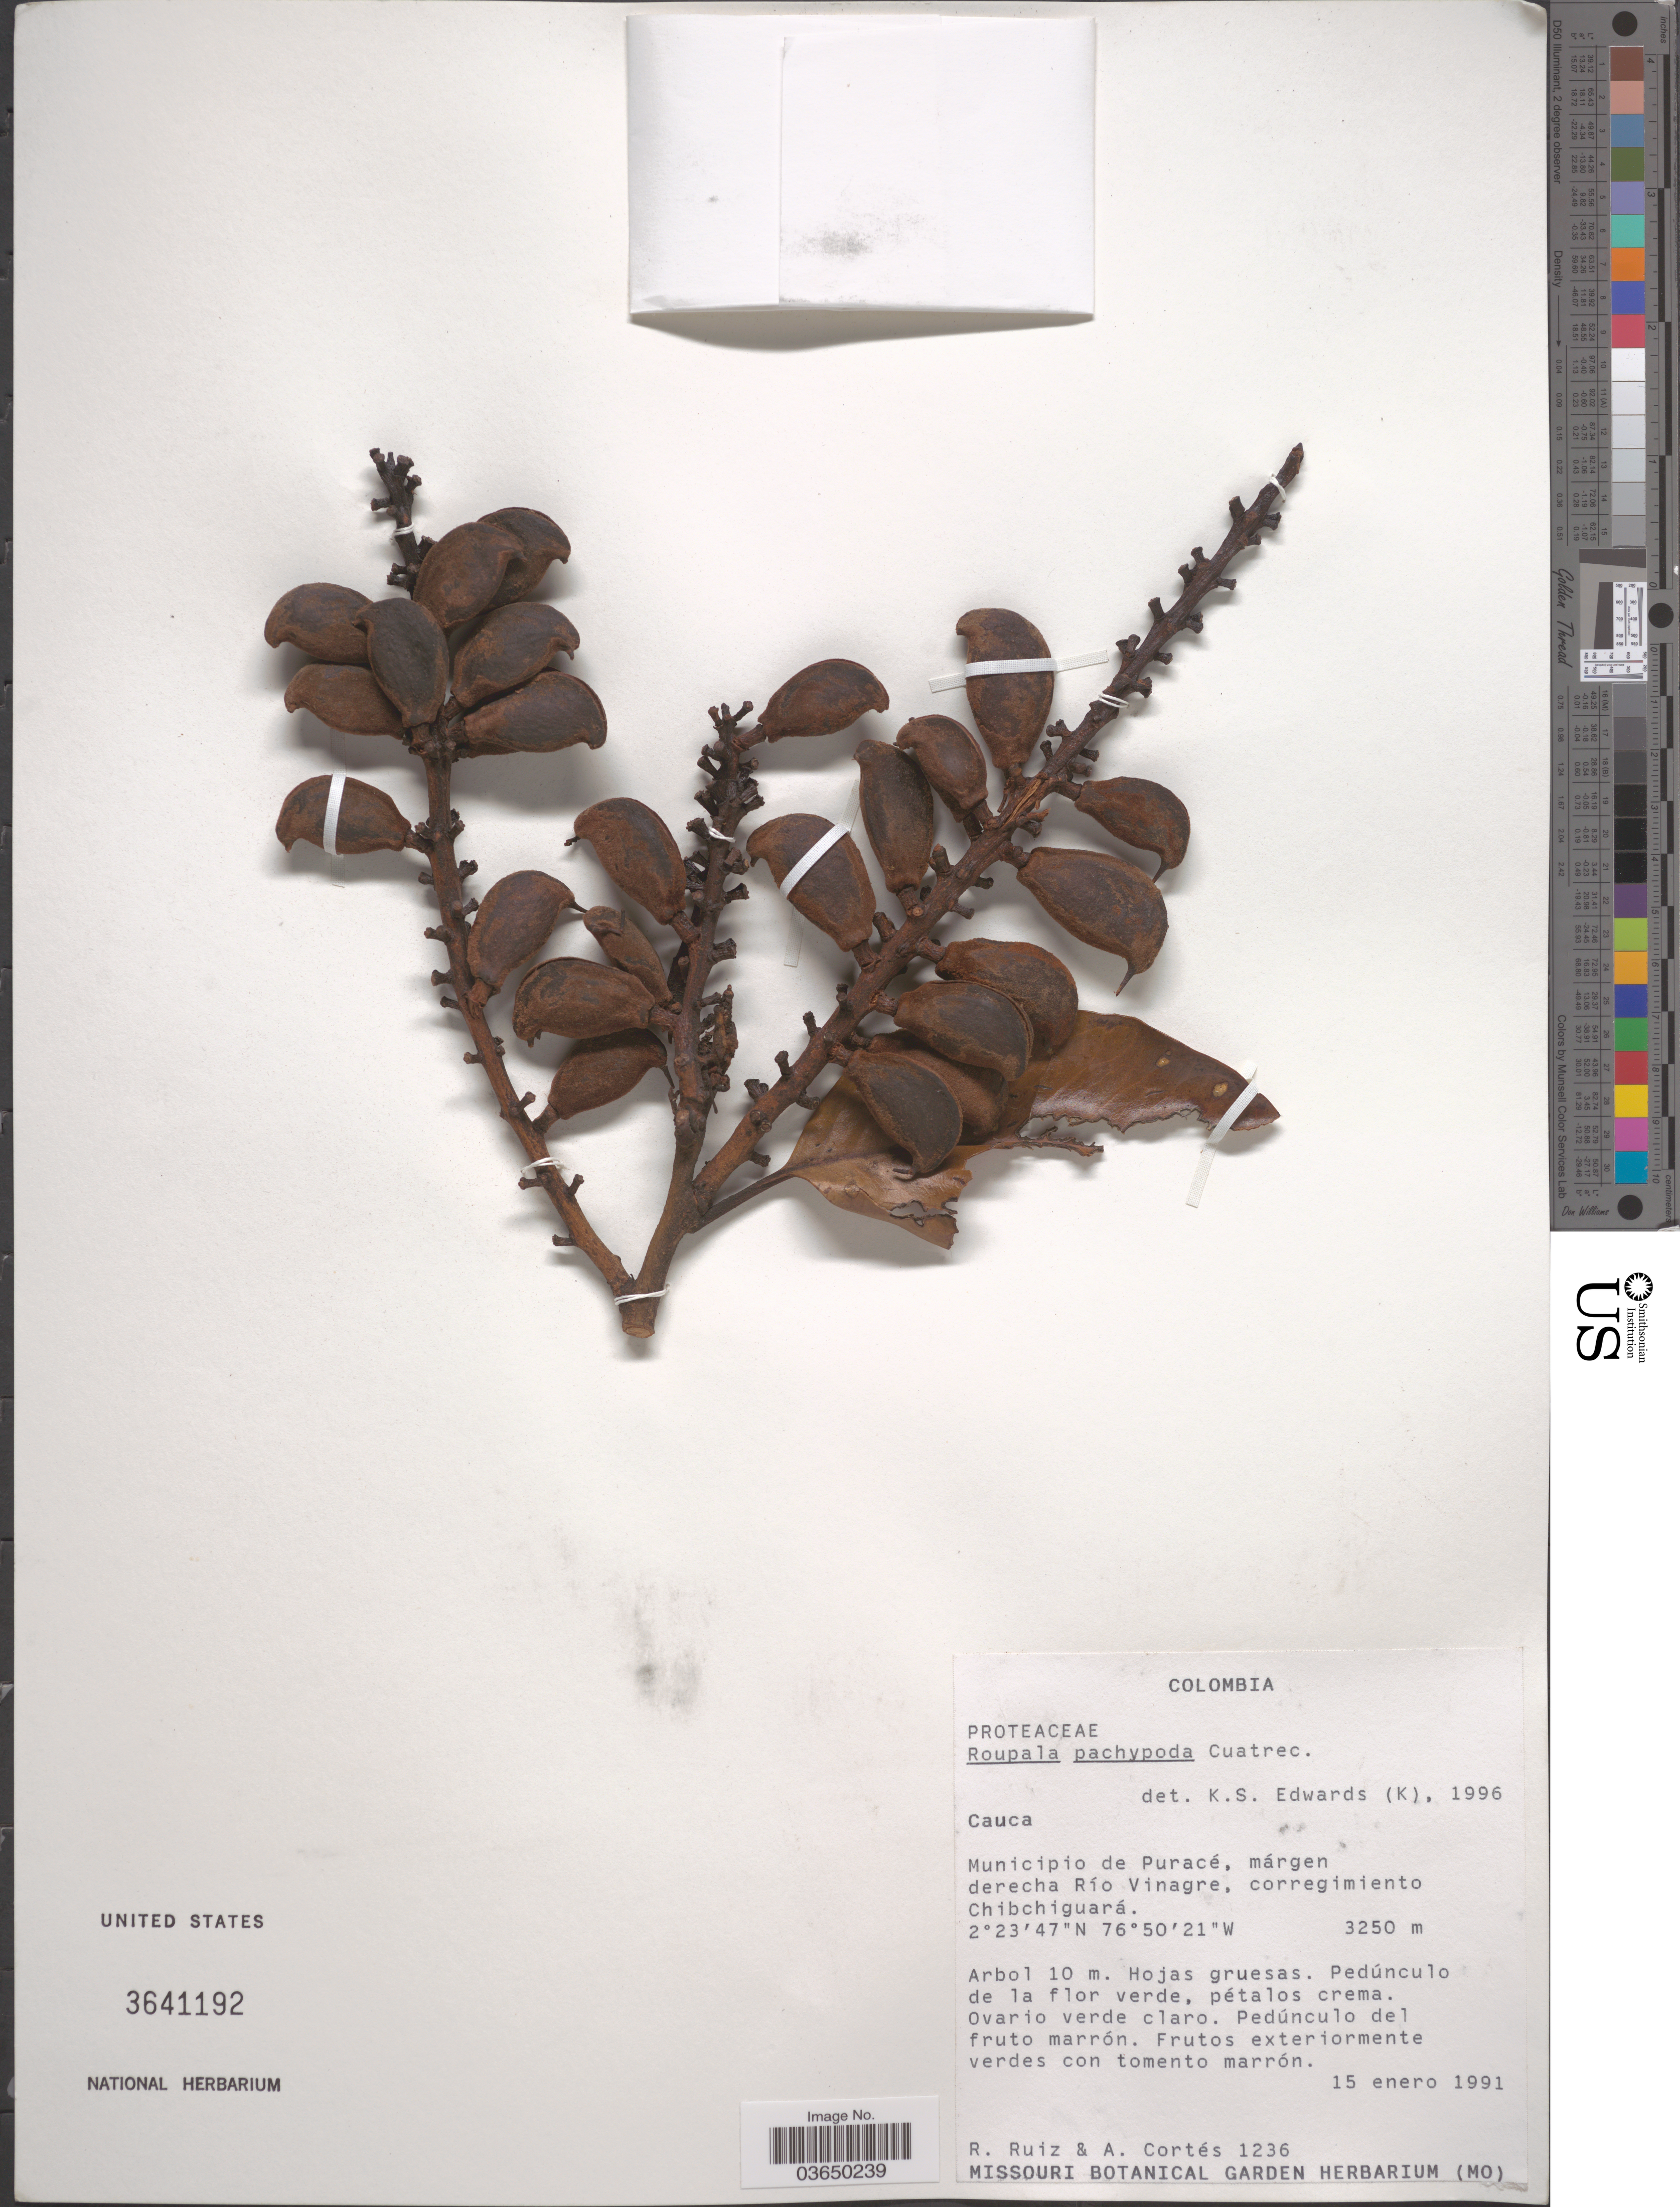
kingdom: Plantae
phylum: Tracheophyta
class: Magnoliopsida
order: Proteales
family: Proteaceae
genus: Roupala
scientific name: Roupala pachypoda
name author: Cuatrec.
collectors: R. Ruiz & A. Cortès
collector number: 1236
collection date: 1991-01-15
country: Colombia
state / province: Cauca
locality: Municipio de Puracé, márgen derecha Río Vinagre, corregimiento Chibchiguará.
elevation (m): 3250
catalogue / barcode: US 3641192